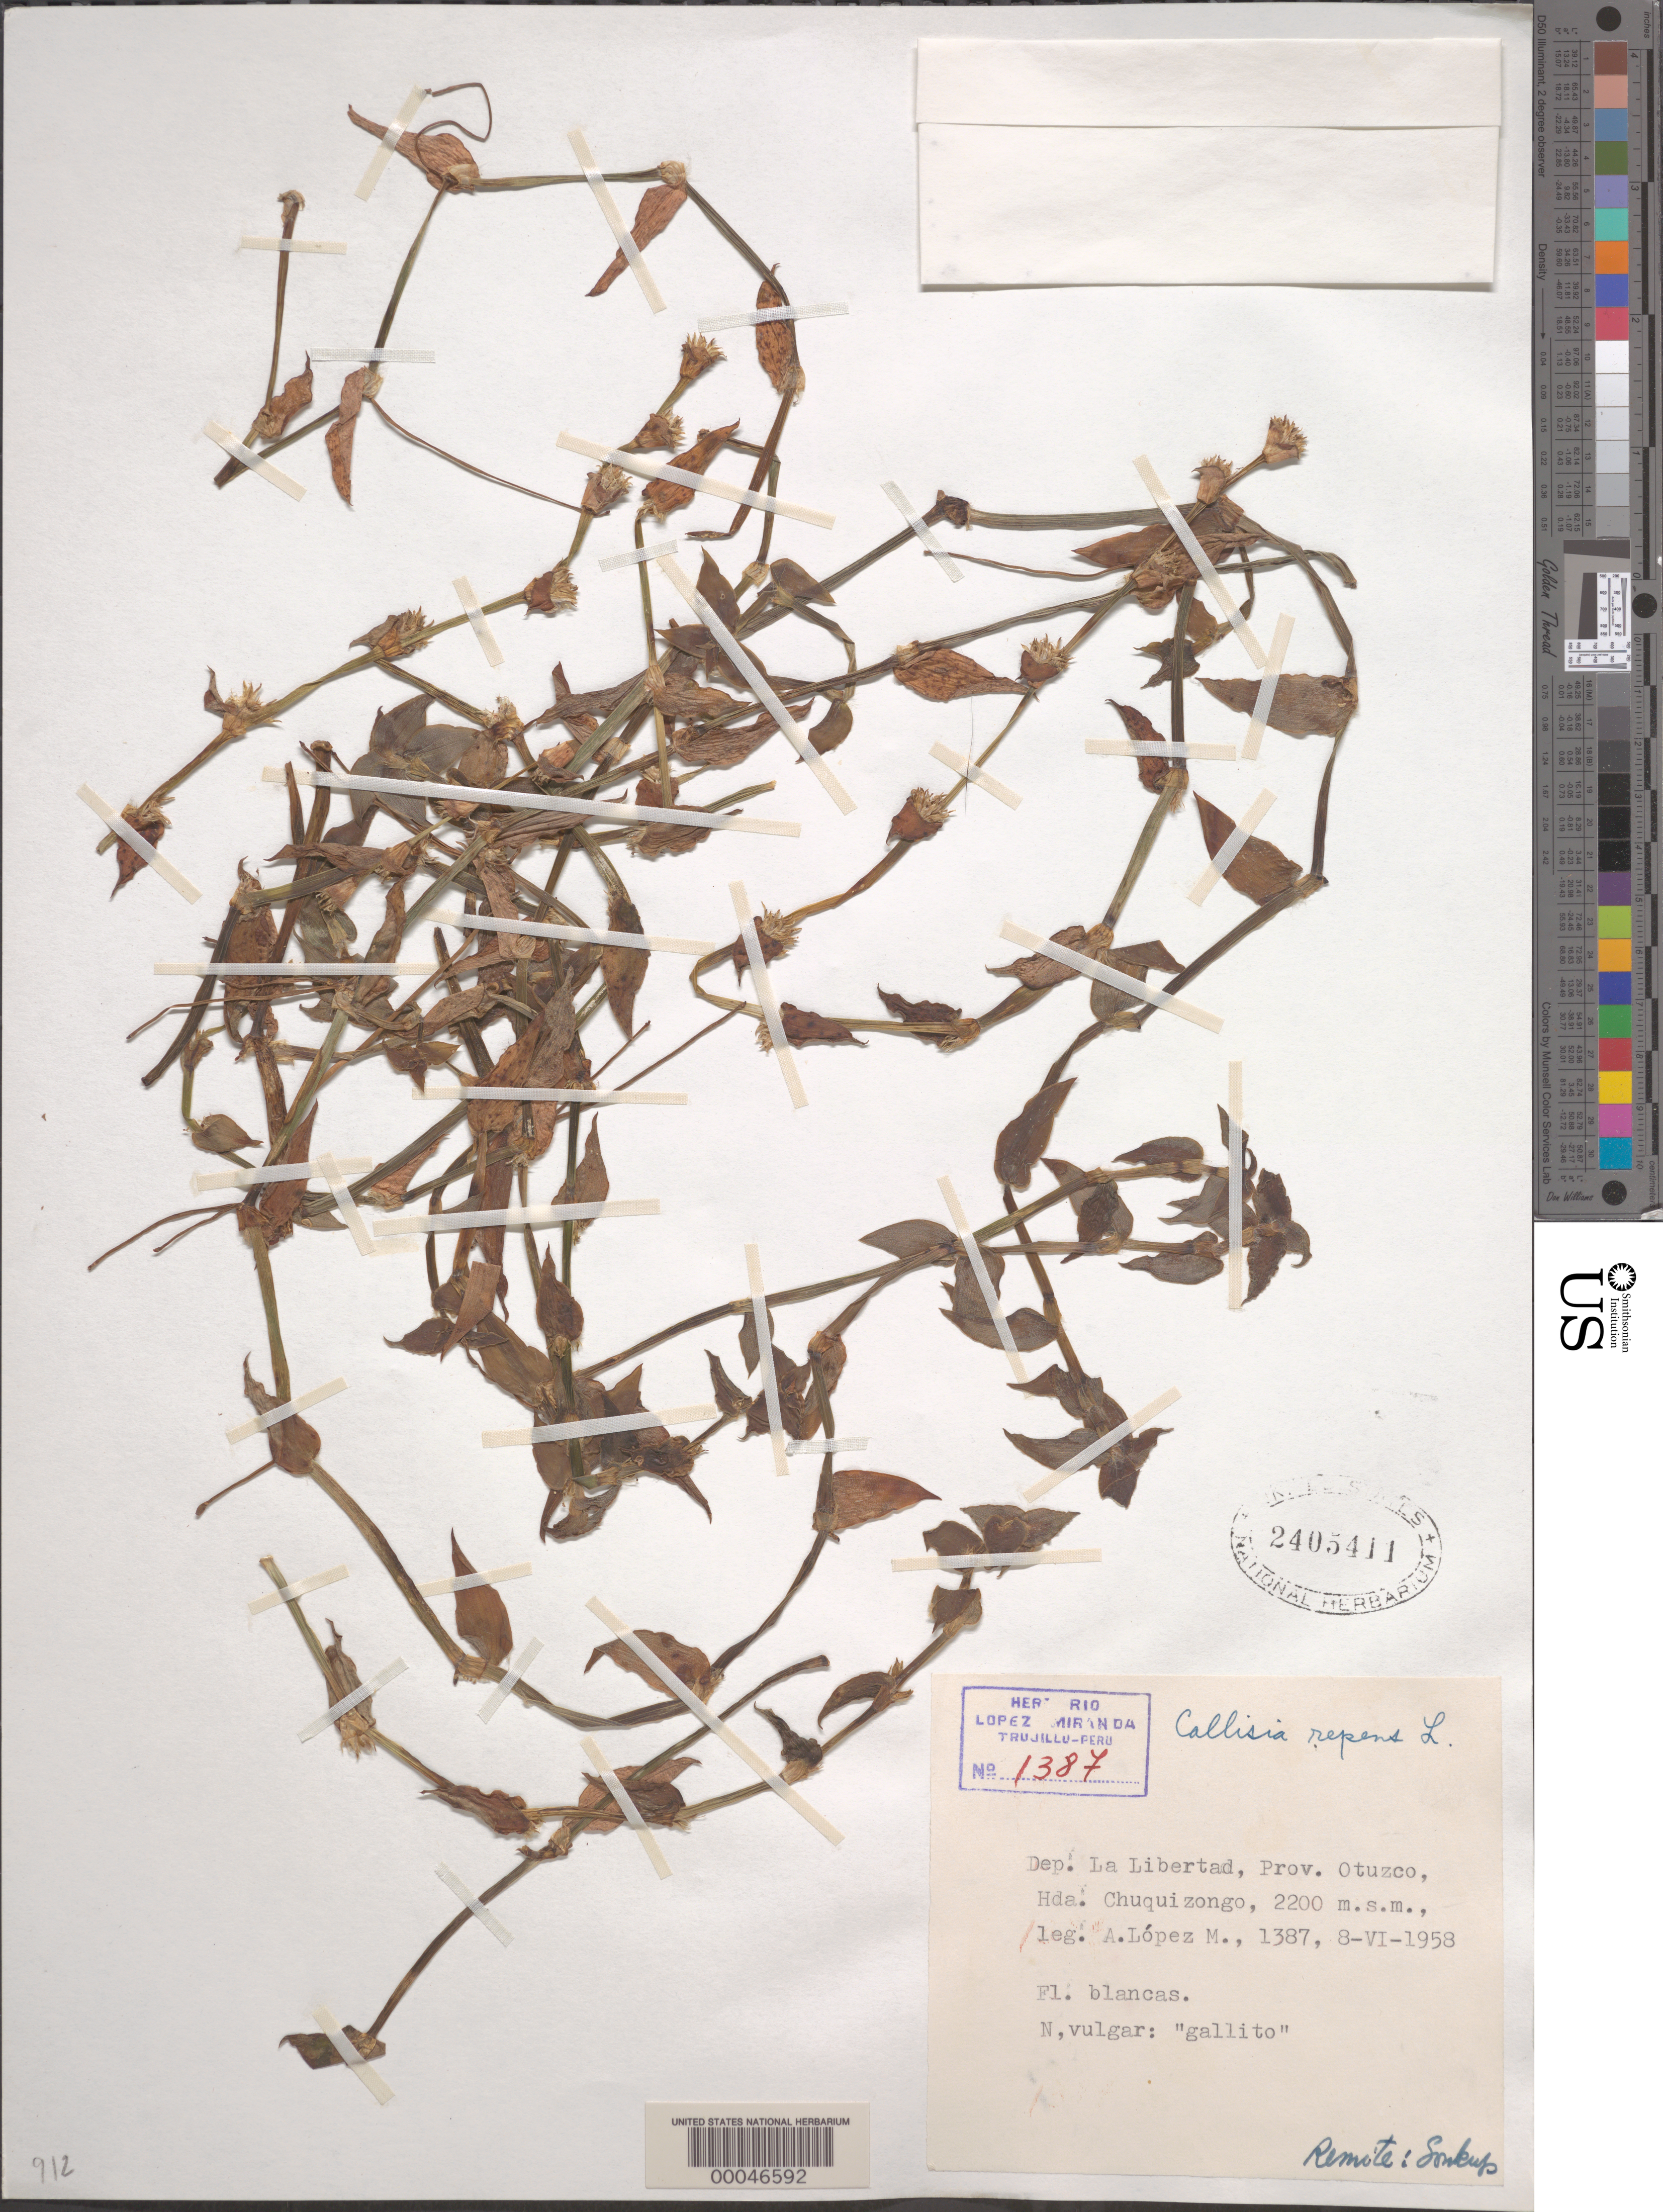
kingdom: Plantae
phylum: Tracheophyta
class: Liliopsida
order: Commelinales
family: Commelinaceae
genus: Callisia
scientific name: Callisia repens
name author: (Jacq.) L.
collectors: A. Lopez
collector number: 1387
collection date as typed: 08 Jun 1958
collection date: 1958-06-08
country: Peru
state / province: La Libertad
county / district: Otuzco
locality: Hacienda chuquizongo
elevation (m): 2200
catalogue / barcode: US 2405411